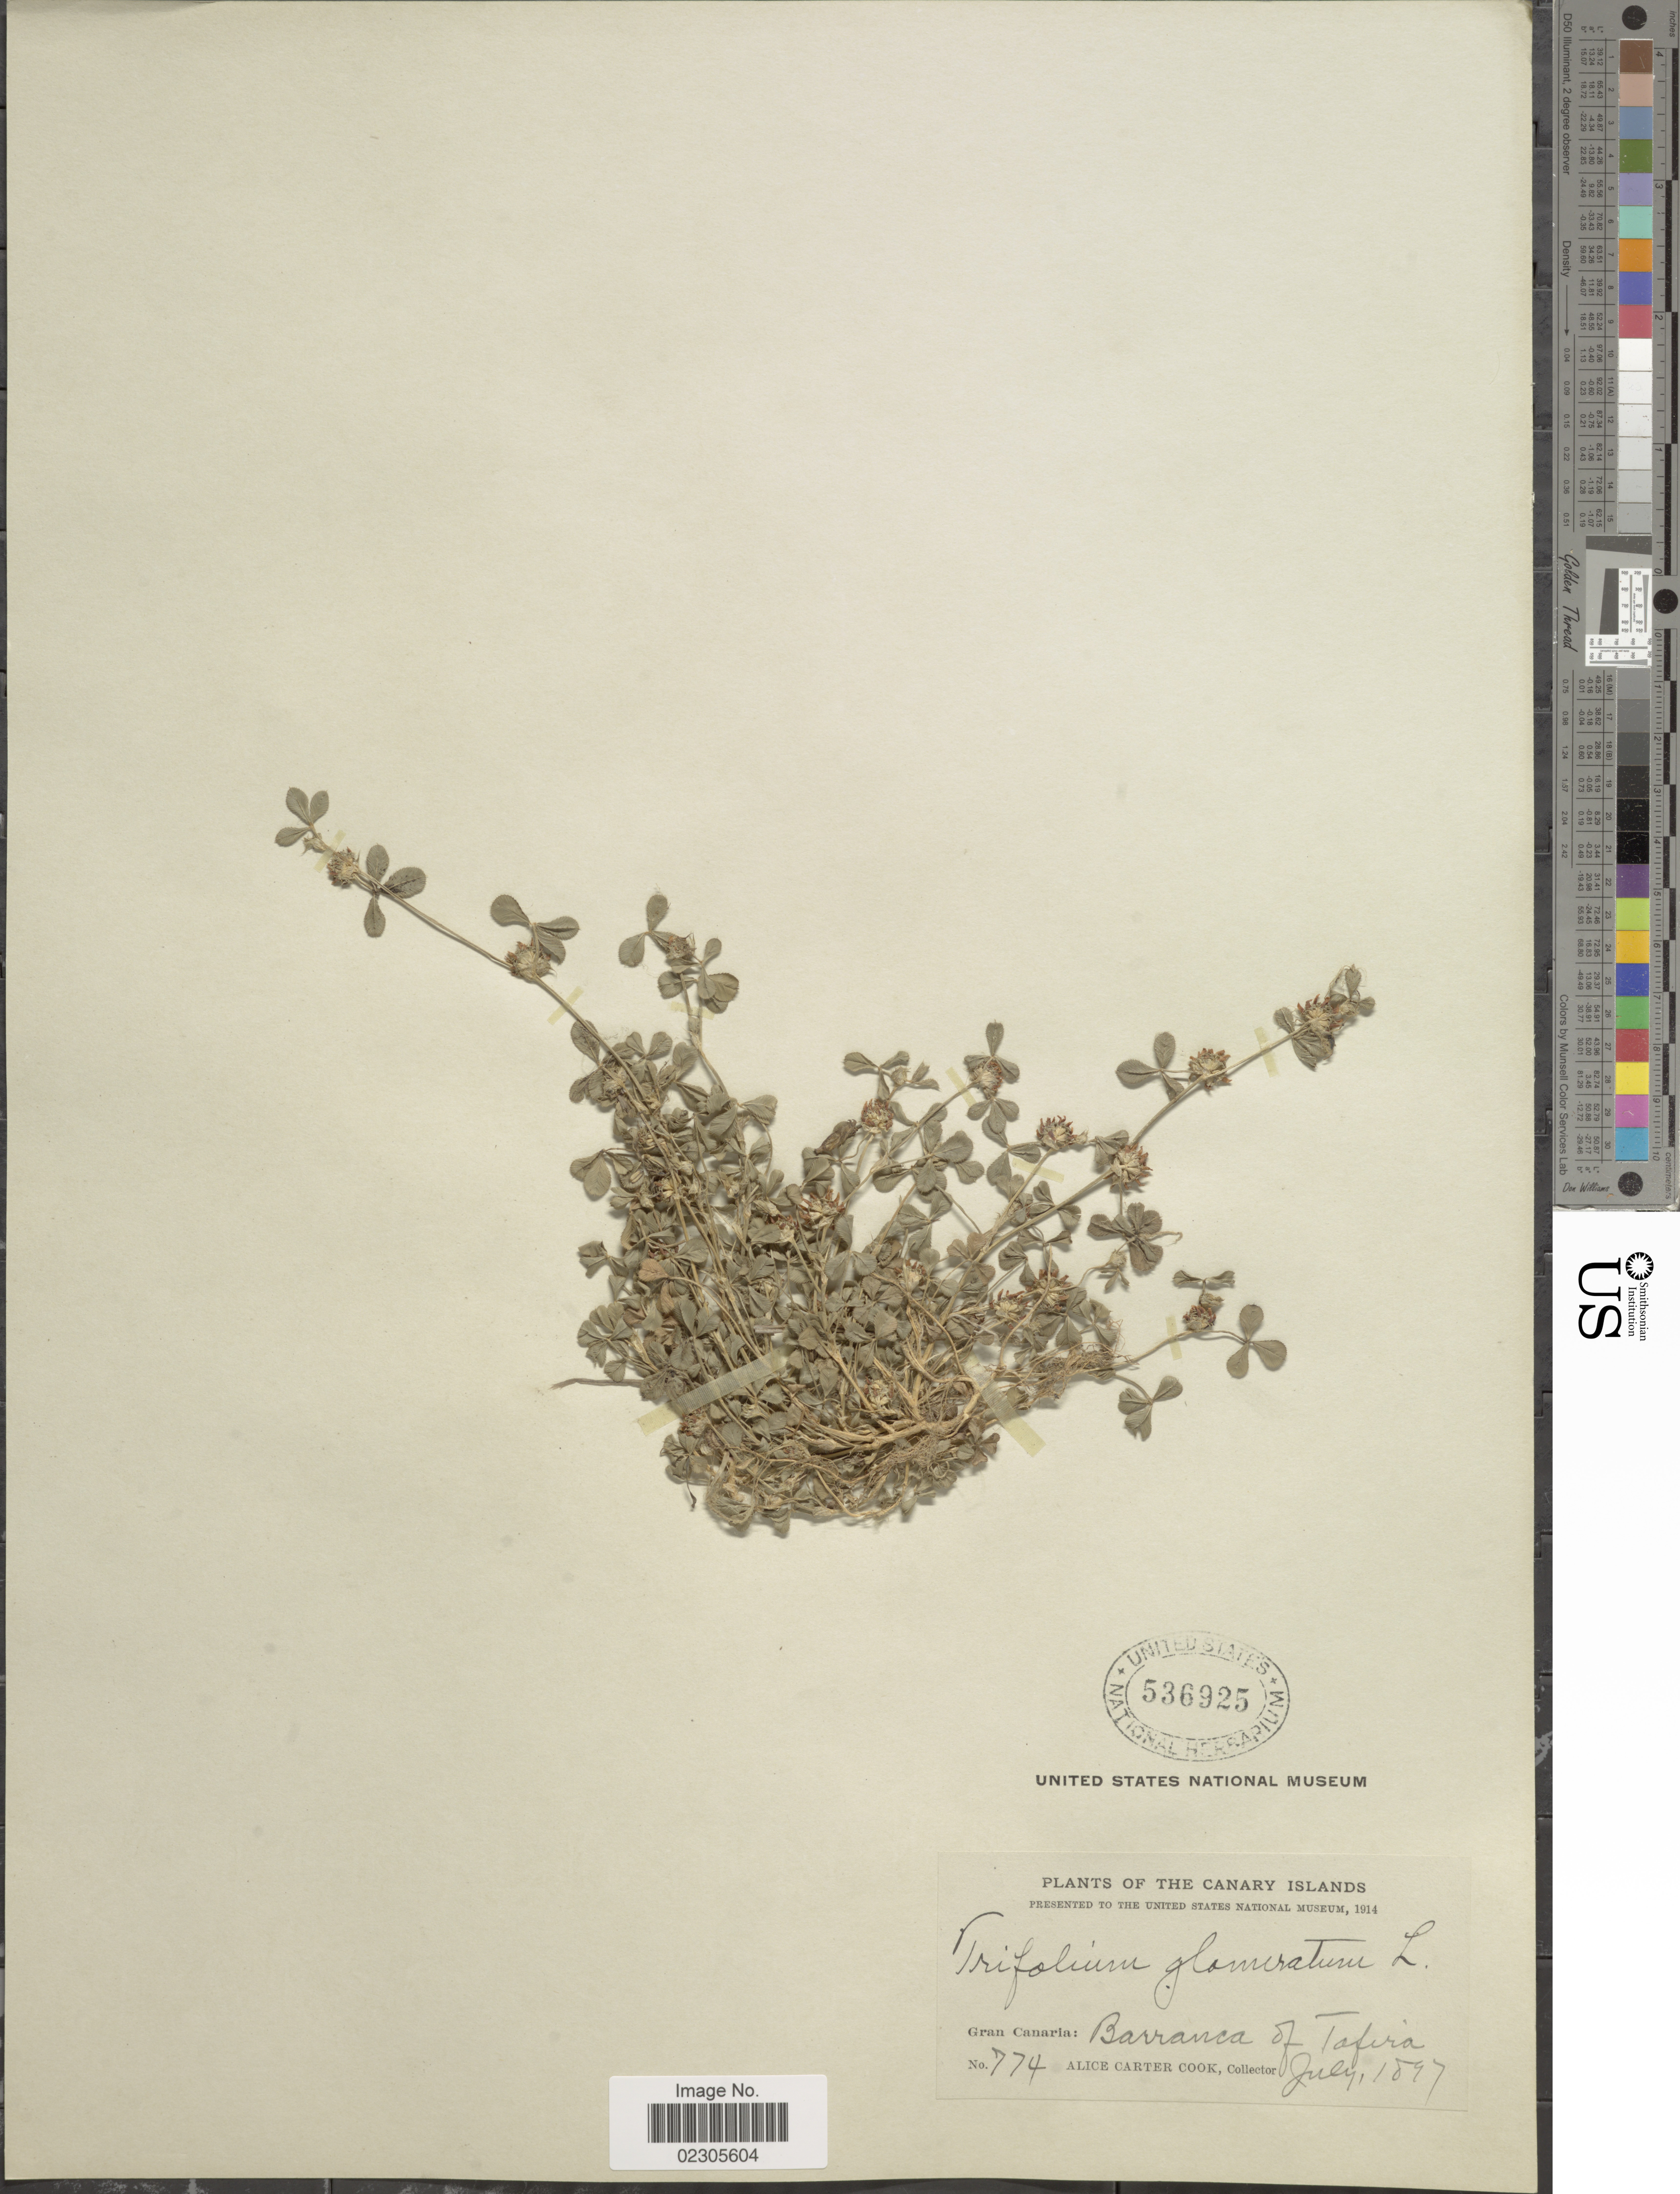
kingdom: Plantae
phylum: Tracheophyta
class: Magnoliopsida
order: Fabales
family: Fabaceae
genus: Trifolium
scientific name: Trifolium glomeratum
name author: L.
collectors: Alice C. Cook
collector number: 774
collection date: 1897-07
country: Spain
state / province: Canarias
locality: Canary Islands, Gran Canaria: Barranca of Tafira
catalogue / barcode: US 536925